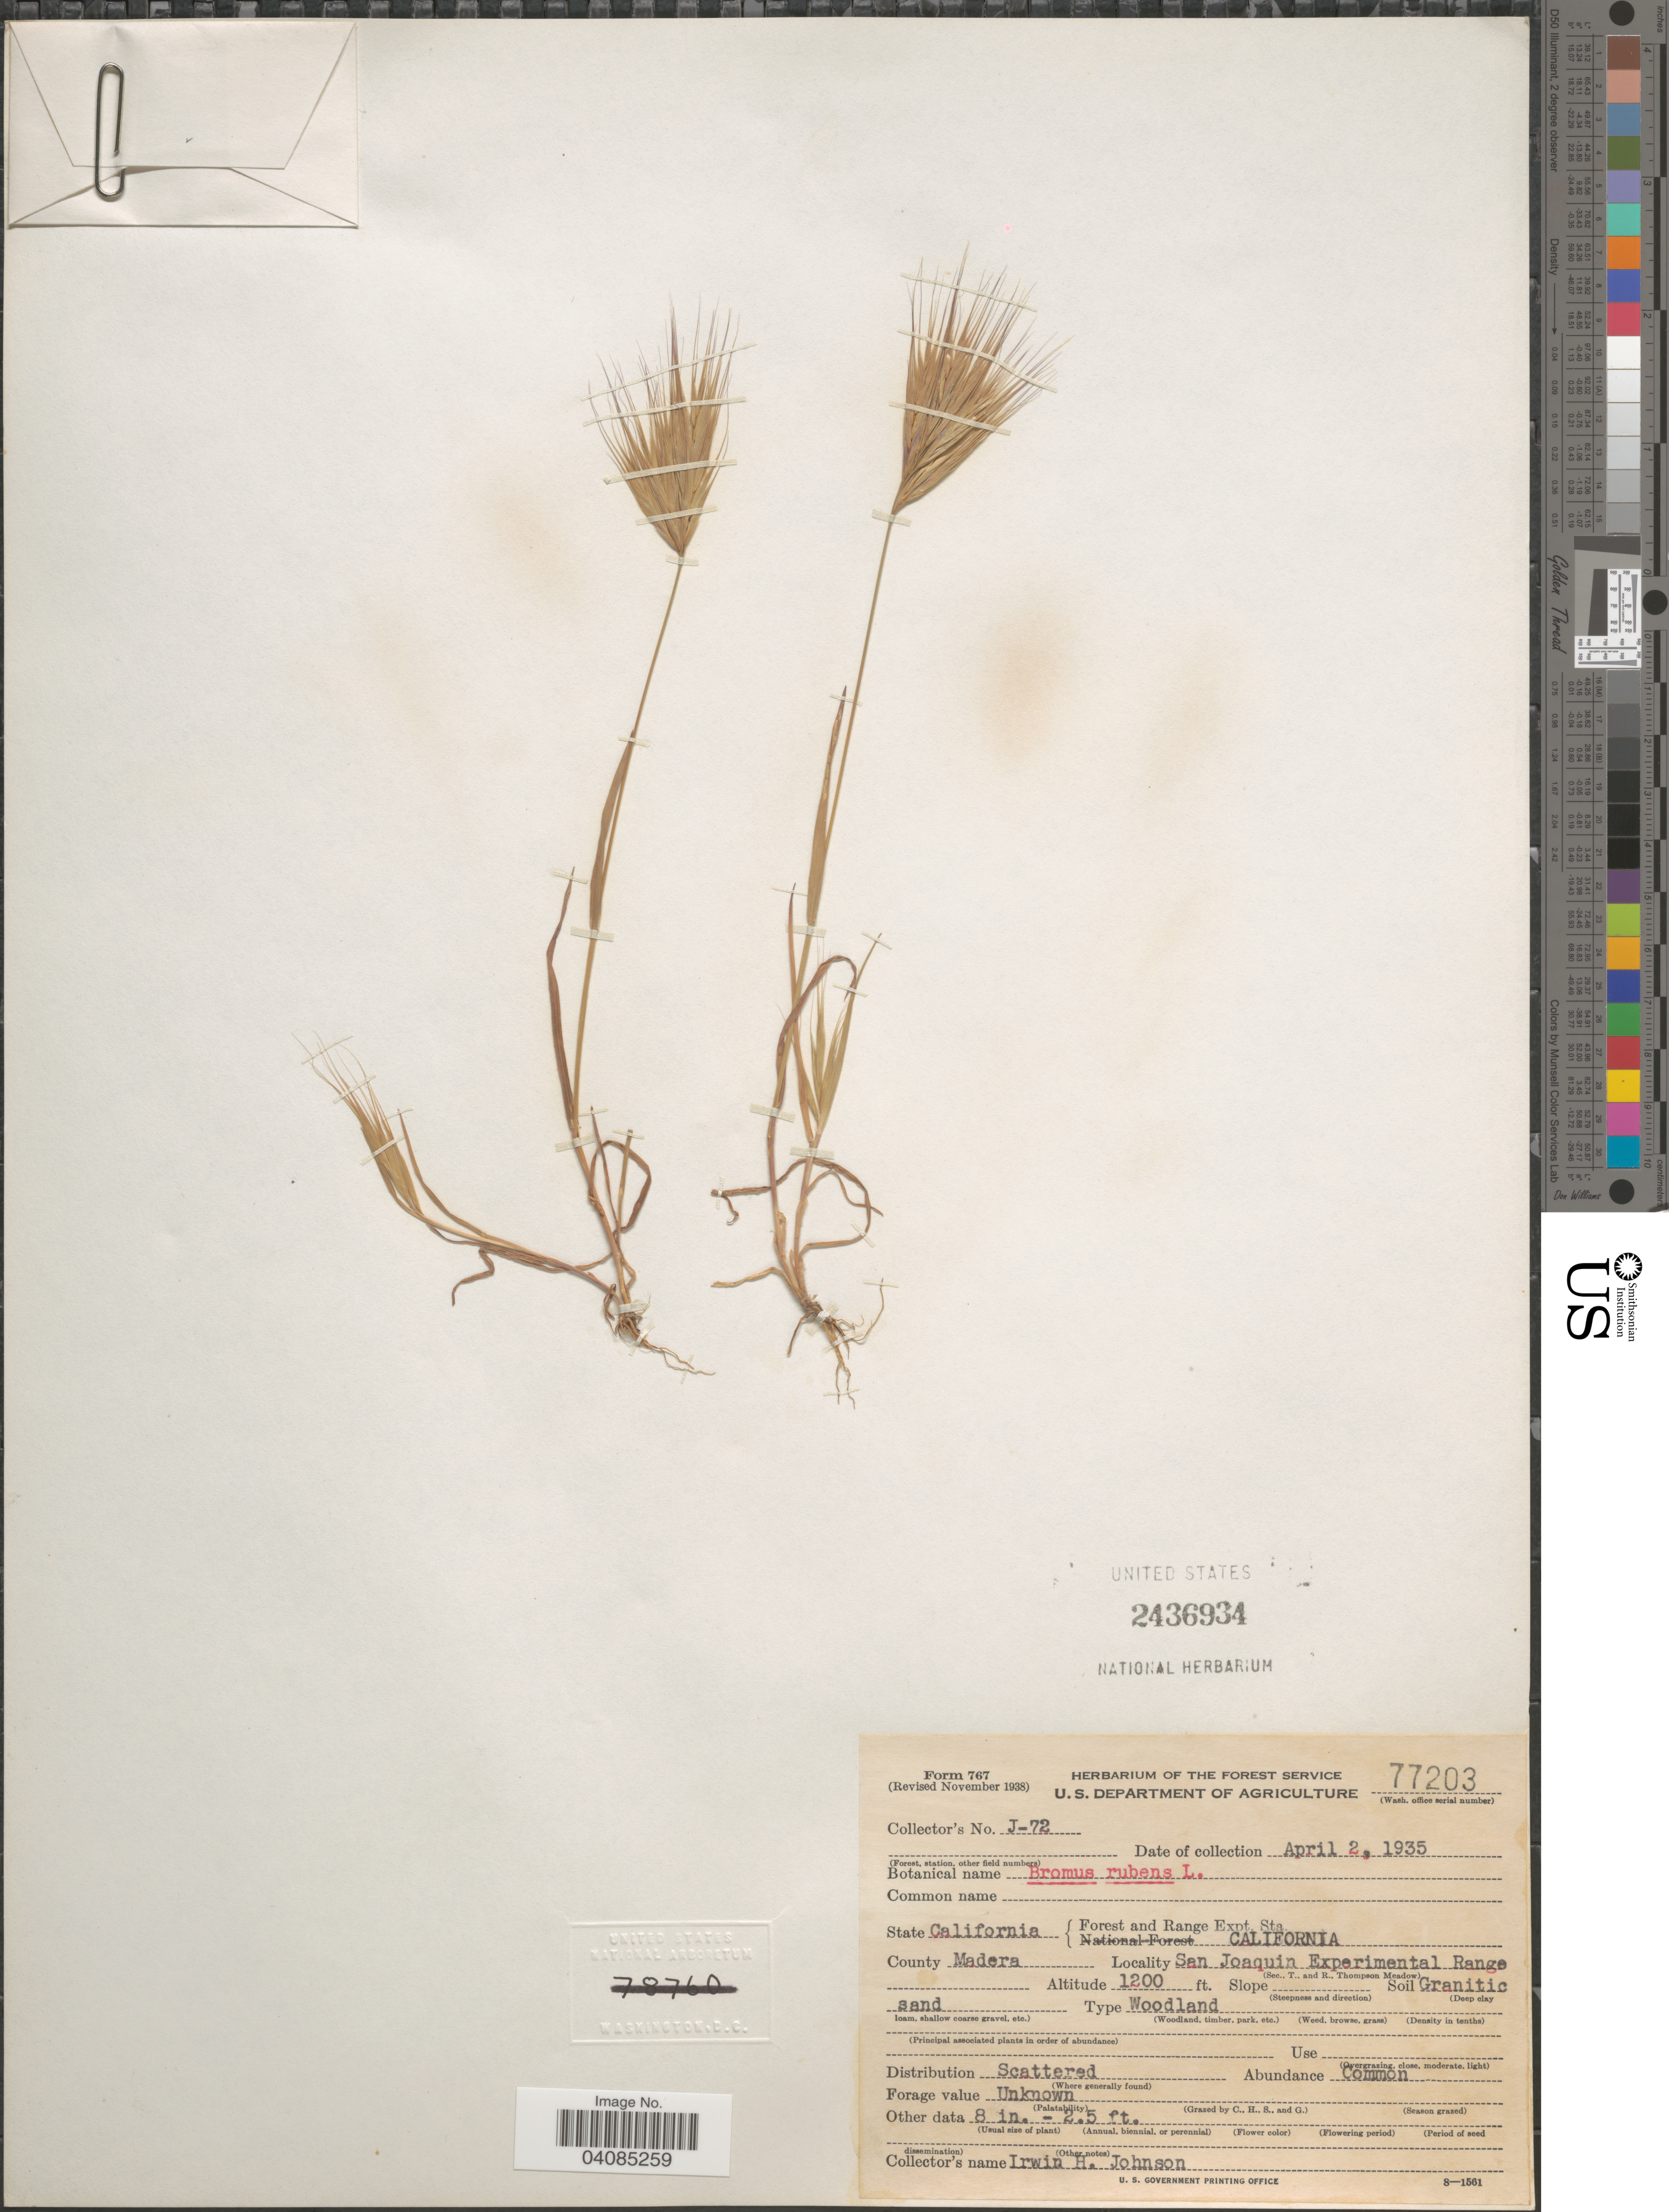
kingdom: Plantae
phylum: Tracheophyta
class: Liliopsida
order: Poales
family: Poaceae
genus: Bromus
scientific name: Bromus rubens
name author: L.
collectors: I. Johnson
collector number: J-72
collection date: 1935-04-02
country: United States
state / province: California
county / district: Madera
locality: Forest and Range Expt. Sta. California. County Madera. San Joaquin Experimental Range.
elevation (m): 366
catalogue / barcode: US 2436934